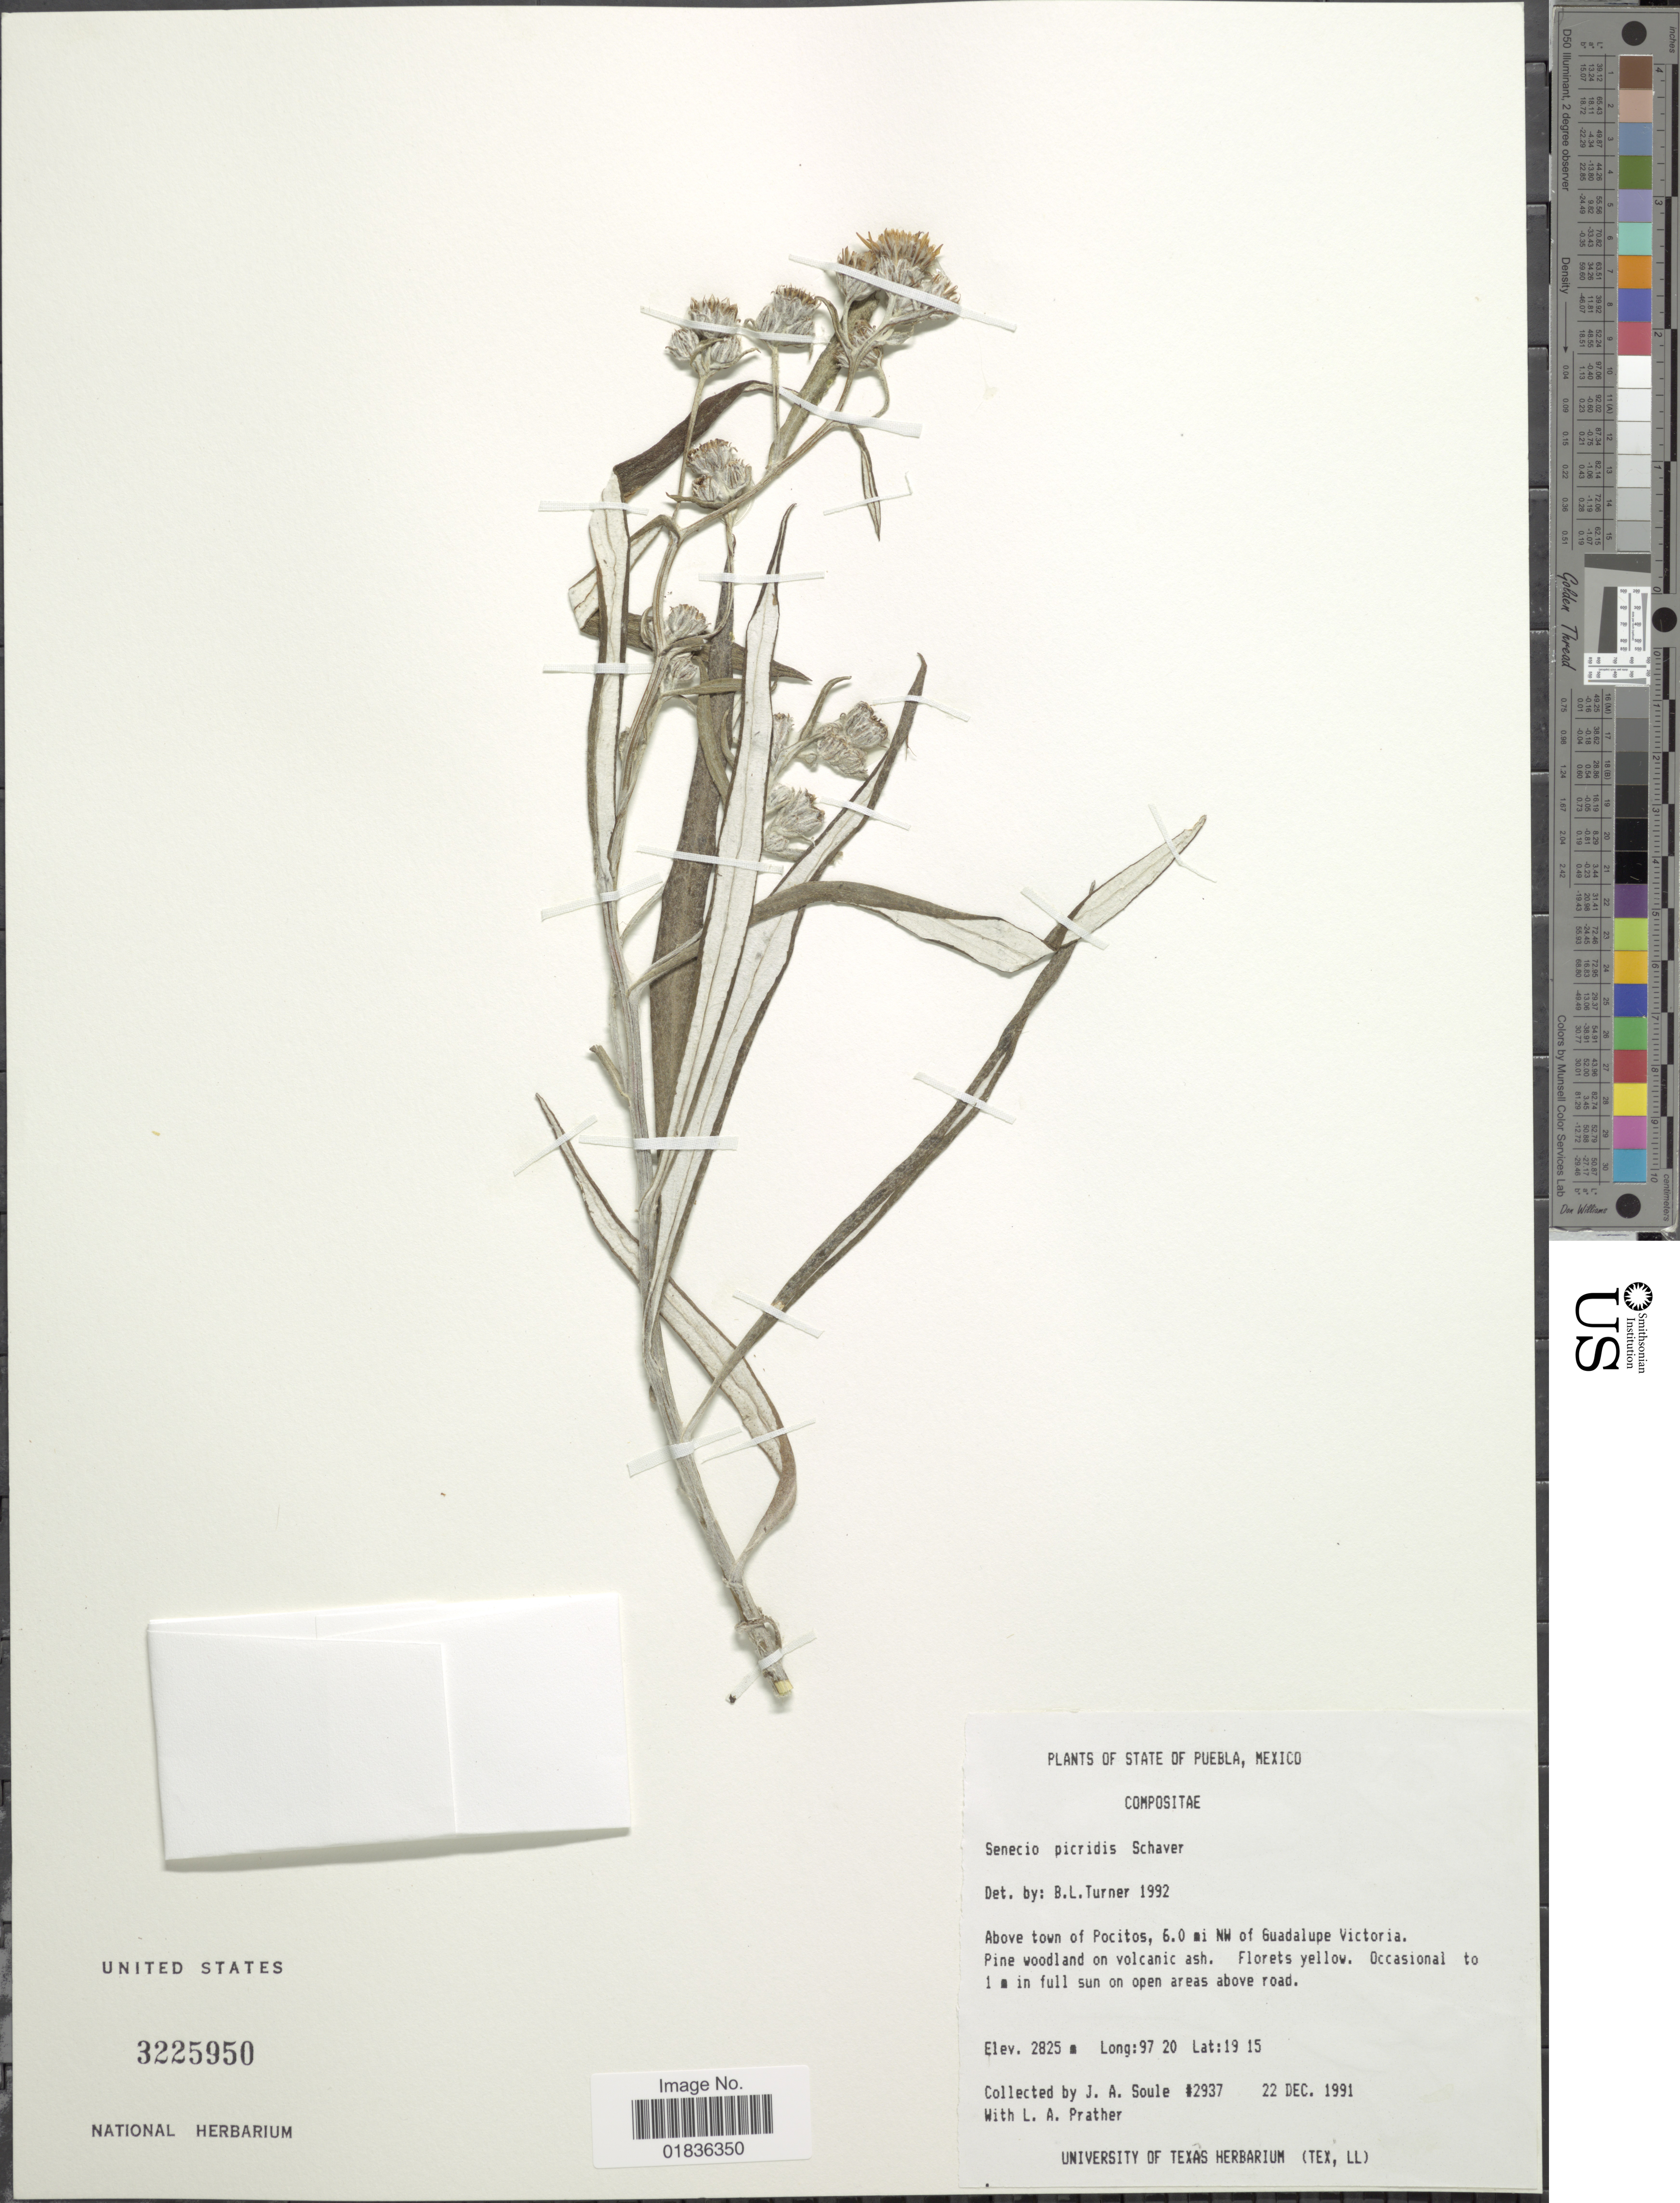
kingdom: Plantae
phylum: Tracheophyta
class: Magnoliopsida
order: Asterales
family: Asteraceae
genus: Senecio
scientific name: Senecio picridis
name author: S. Schauer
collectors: J. Soule & L. A. Prather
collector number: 2937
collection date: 1991-12-22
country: Mexico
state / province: Puebla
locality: Above town of Pocitos, 6.0 mi NW of Guadalupe Victoria.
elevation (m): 2825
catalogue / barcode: US 3225950